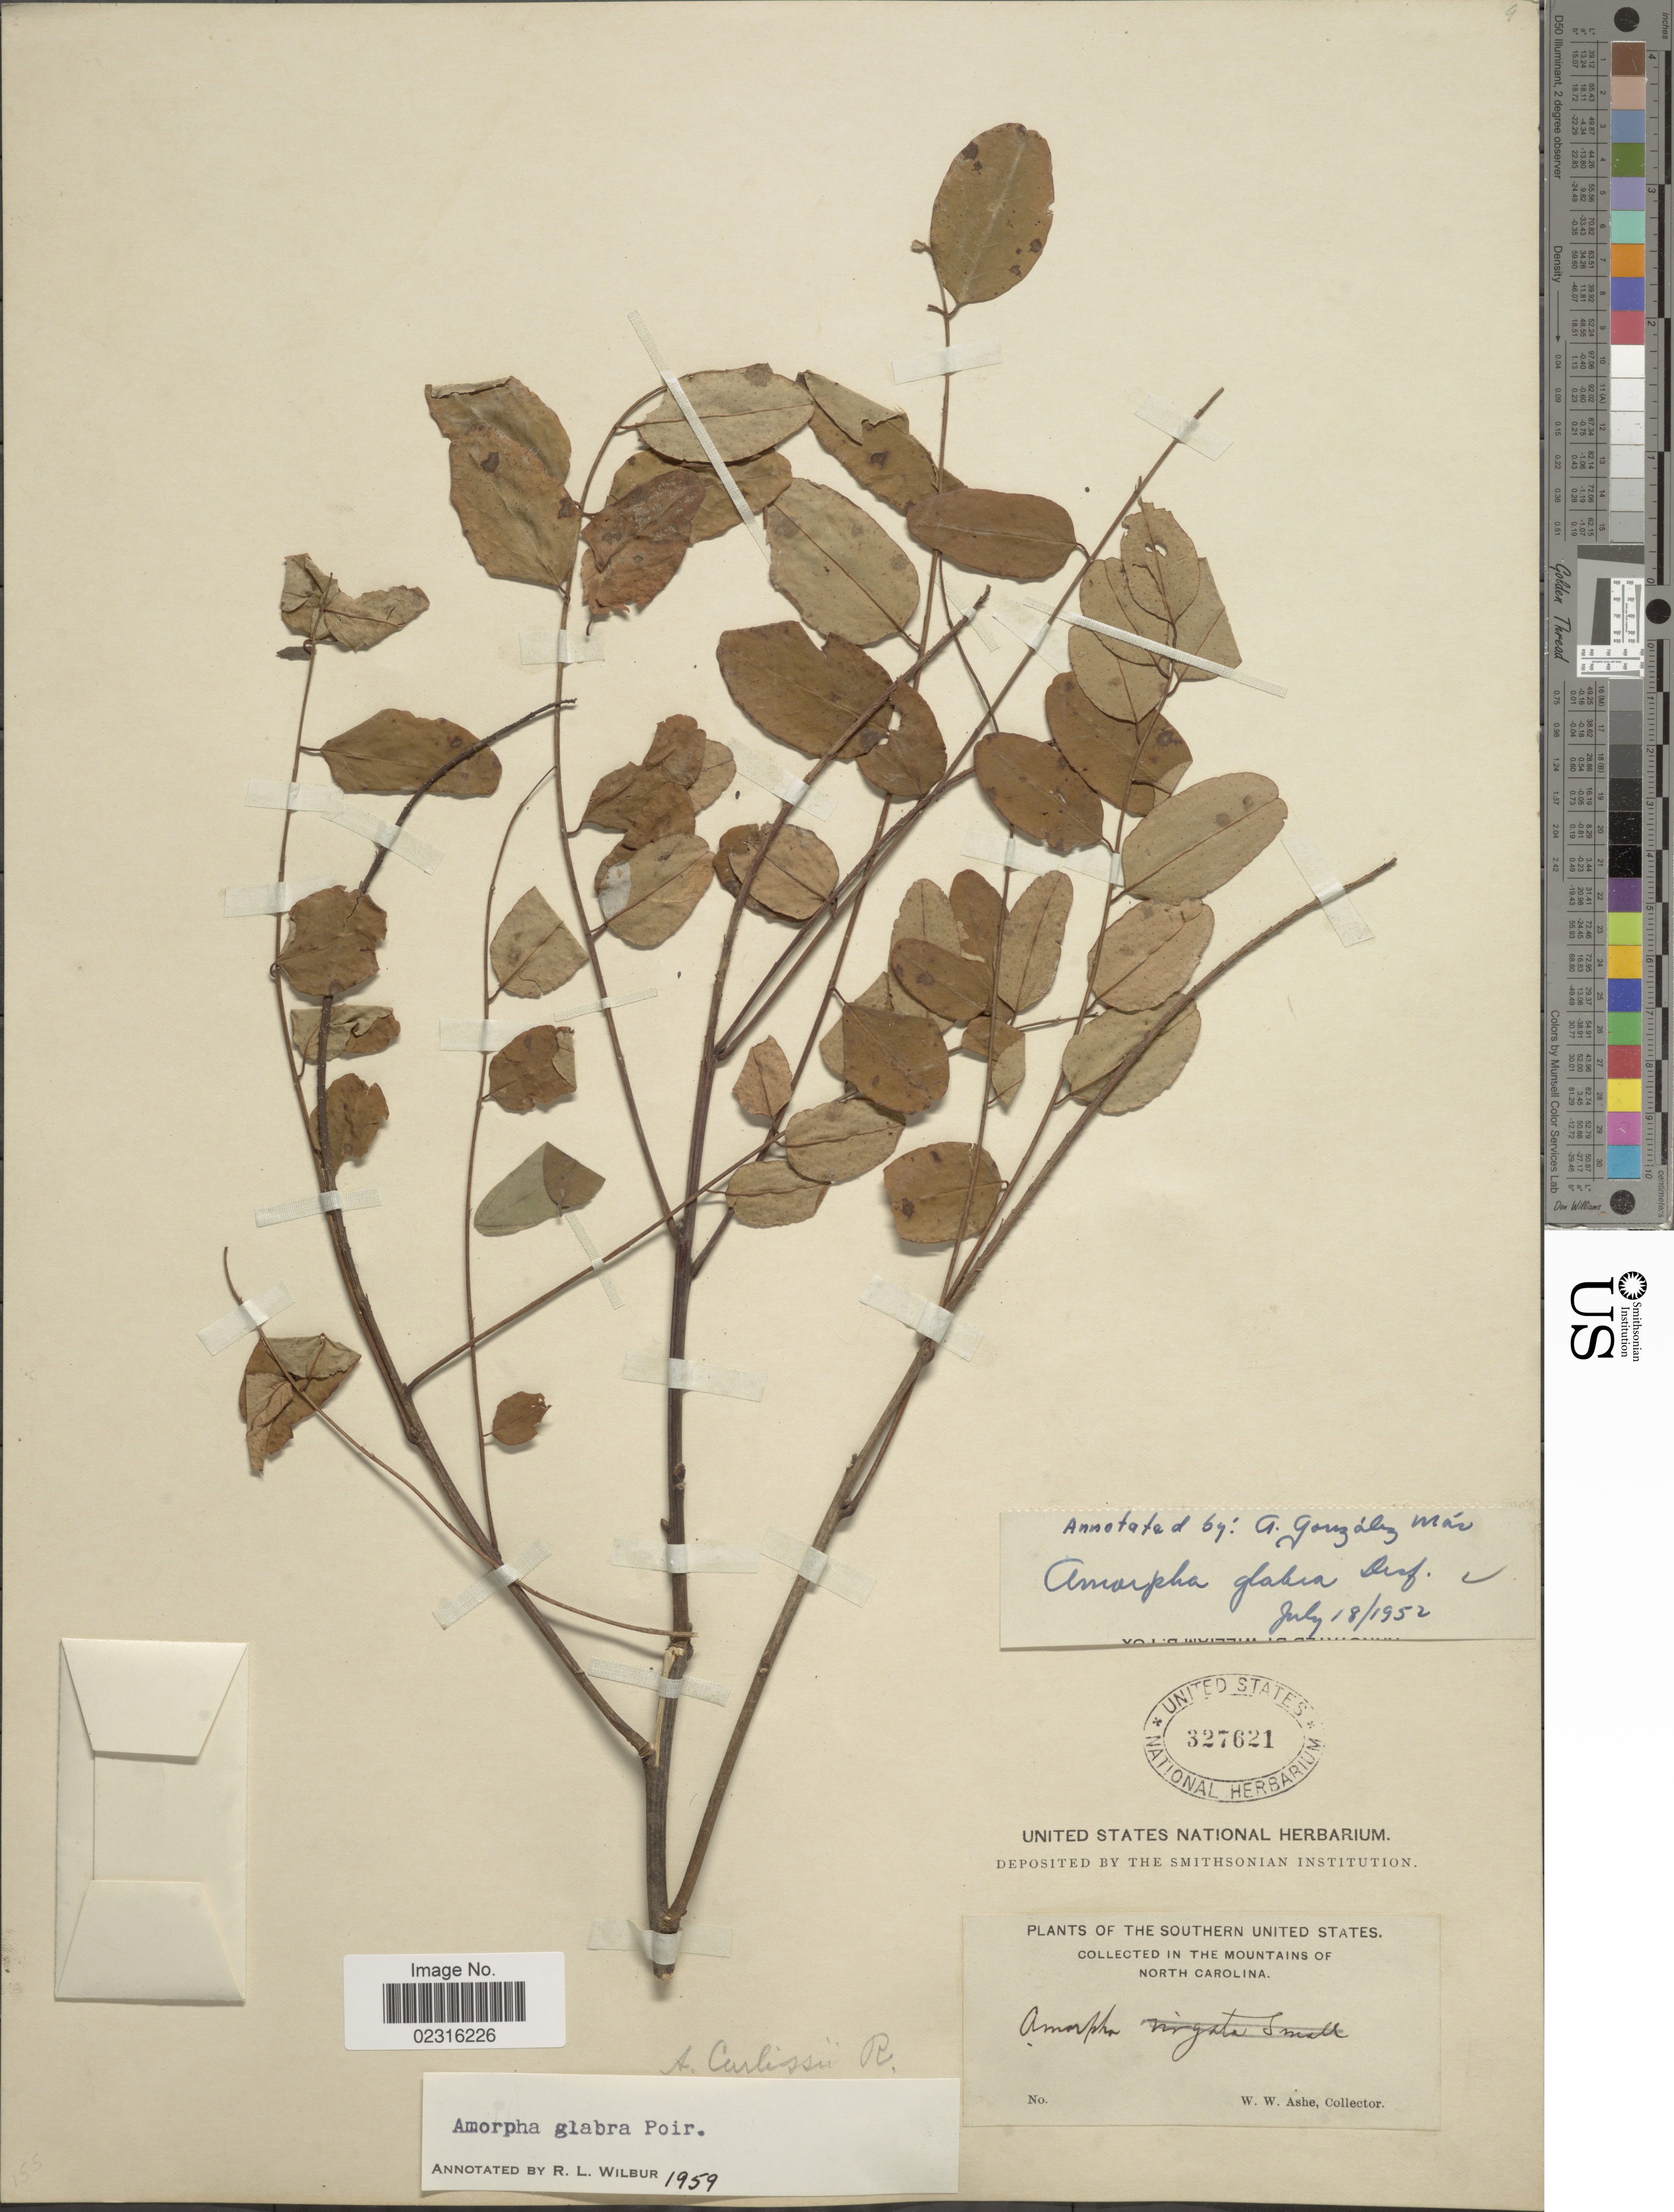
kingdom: Plantae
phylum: Tracheophyta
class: Magnoliopsida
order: Fabales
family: Fabaceae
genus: Amorpha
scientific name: Amorpha glabra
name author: (Pers.) Poir.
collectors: W. W. Ashe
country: United States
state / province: North Carolina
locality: The Southern United States, in the mountains of North Carolina.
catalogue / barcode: US 327621